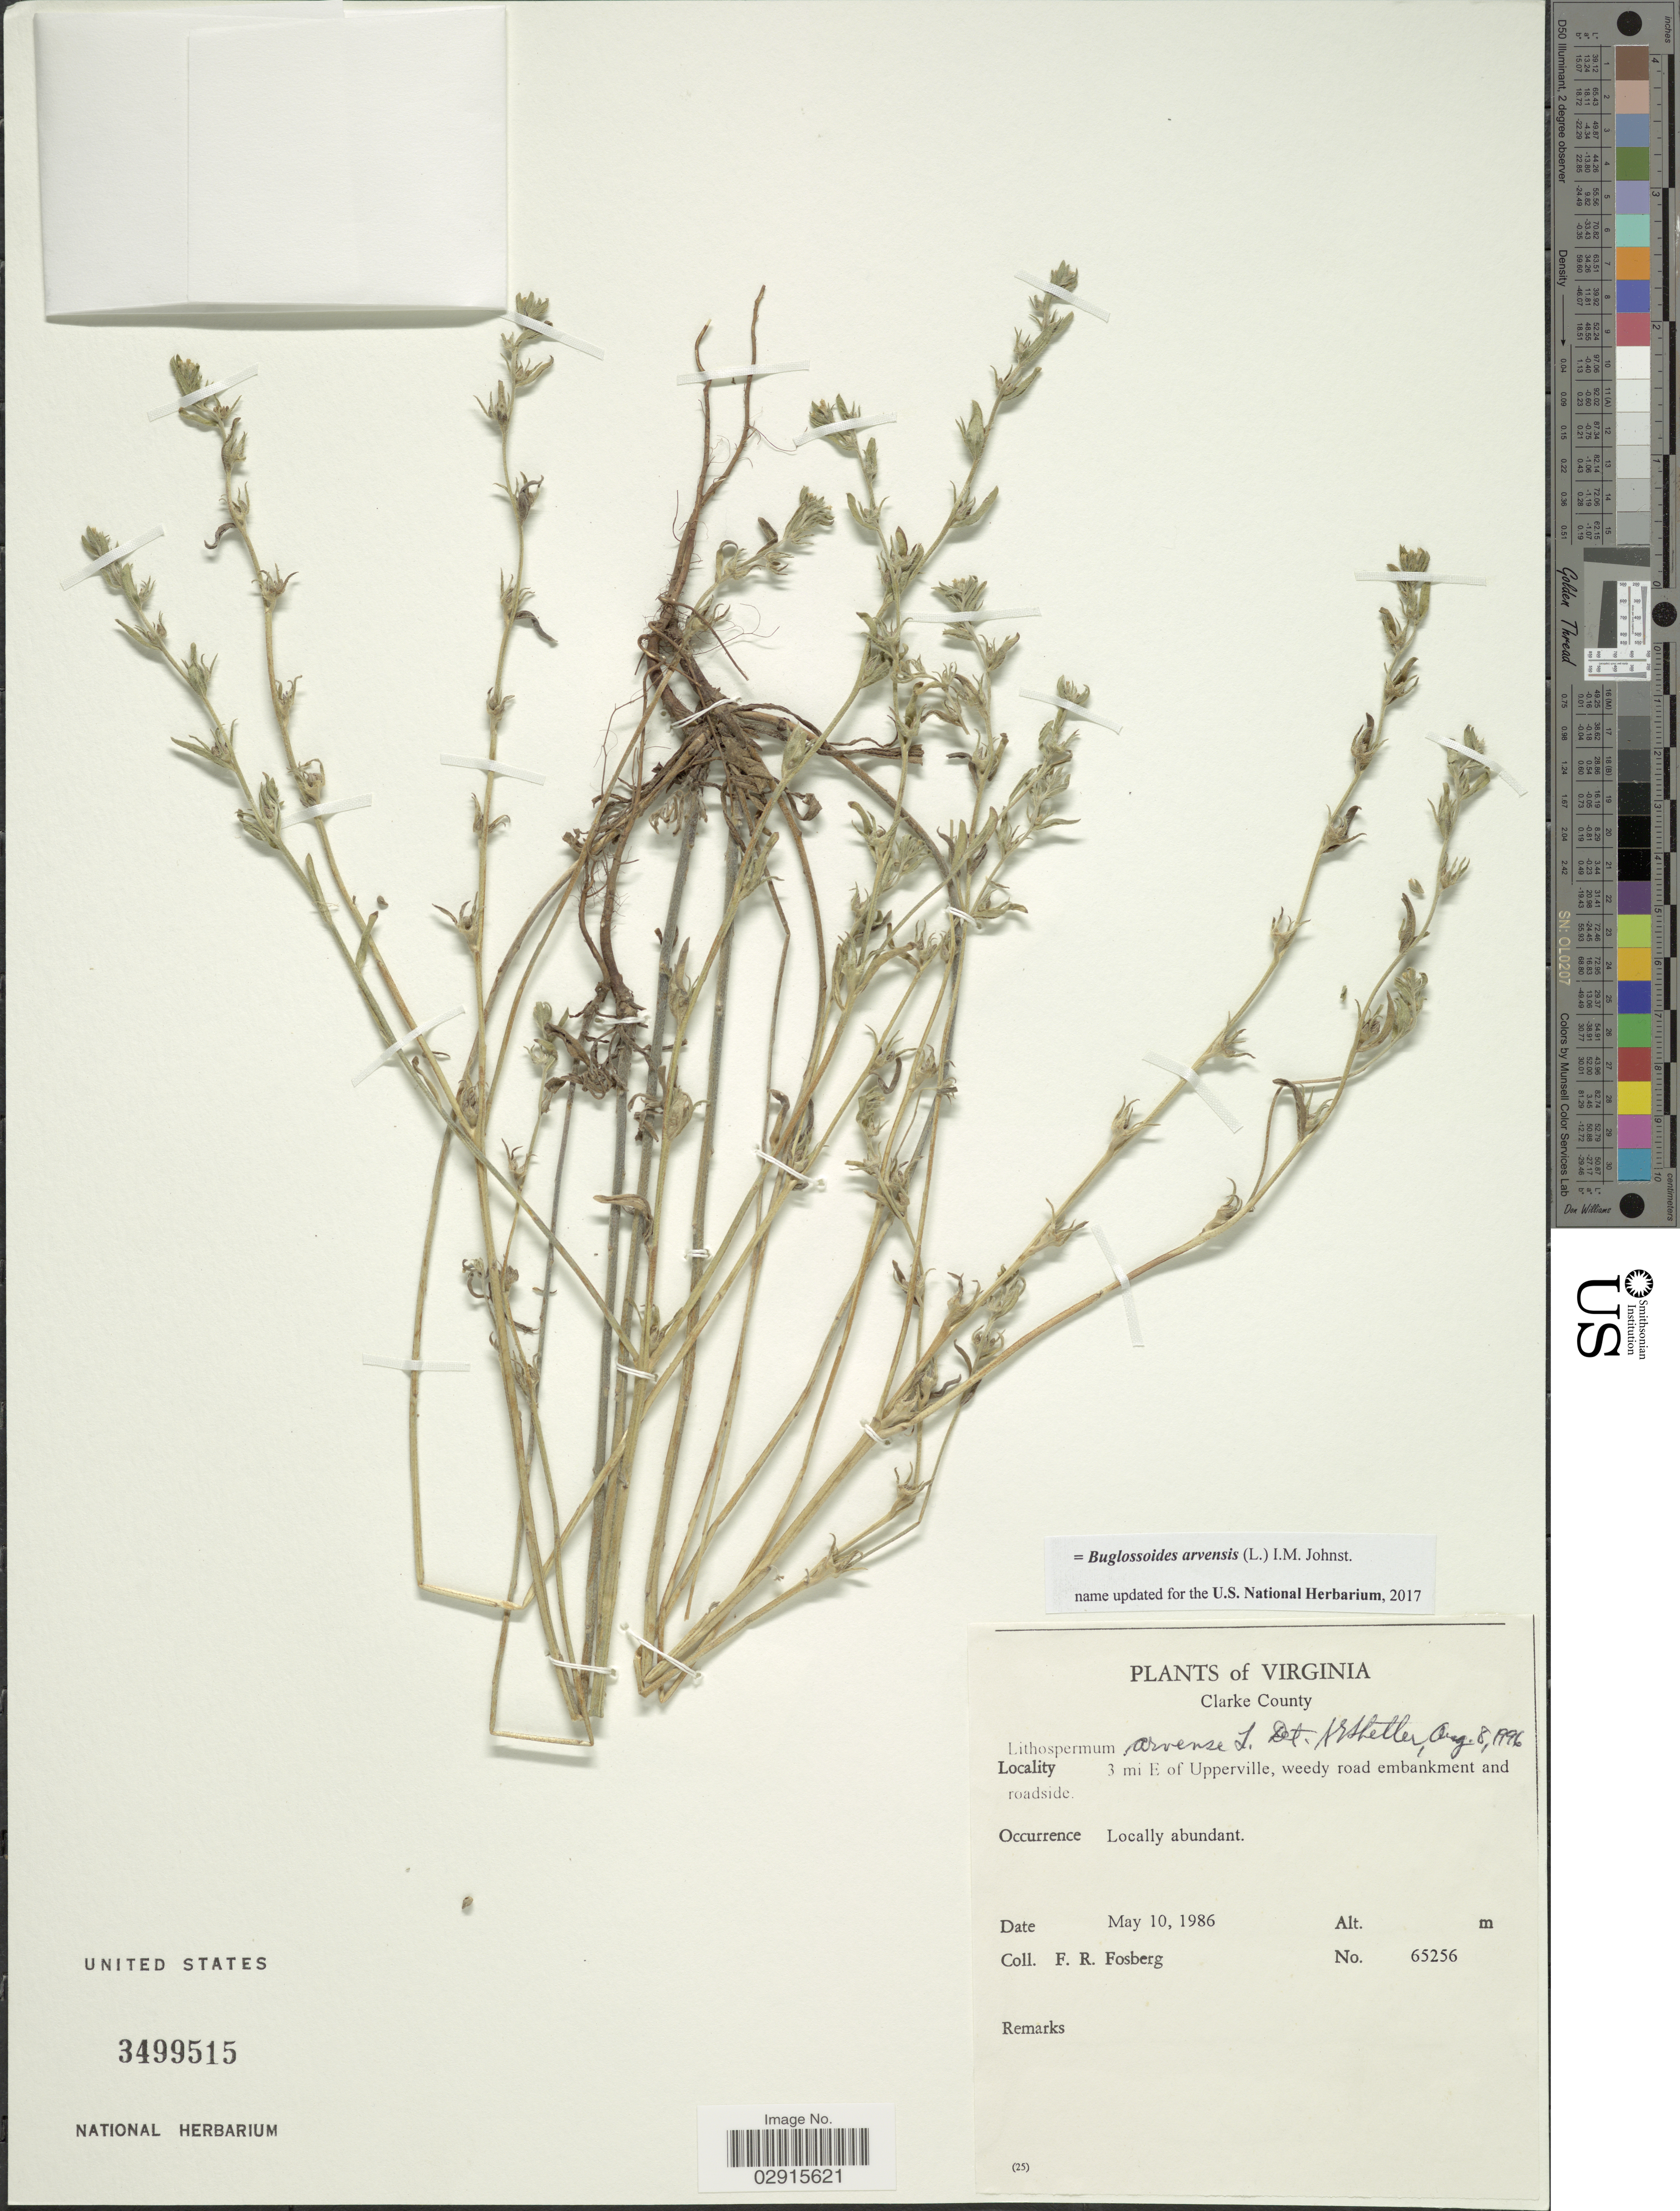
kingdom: Plantae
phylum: Tracheophyta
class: Magnoliopsida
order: Boraginales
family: Boraginaceae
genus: Buglossoides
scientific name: Buglossoides arvensis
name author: (L.) I.M. Johnst.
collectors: F. R. Fosberg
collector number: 65256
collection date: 1986-05-10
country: United States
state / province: Virginia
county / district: Clarke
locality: Clarke County, 3 mi. E of Upperville.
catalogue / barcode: US 3499515